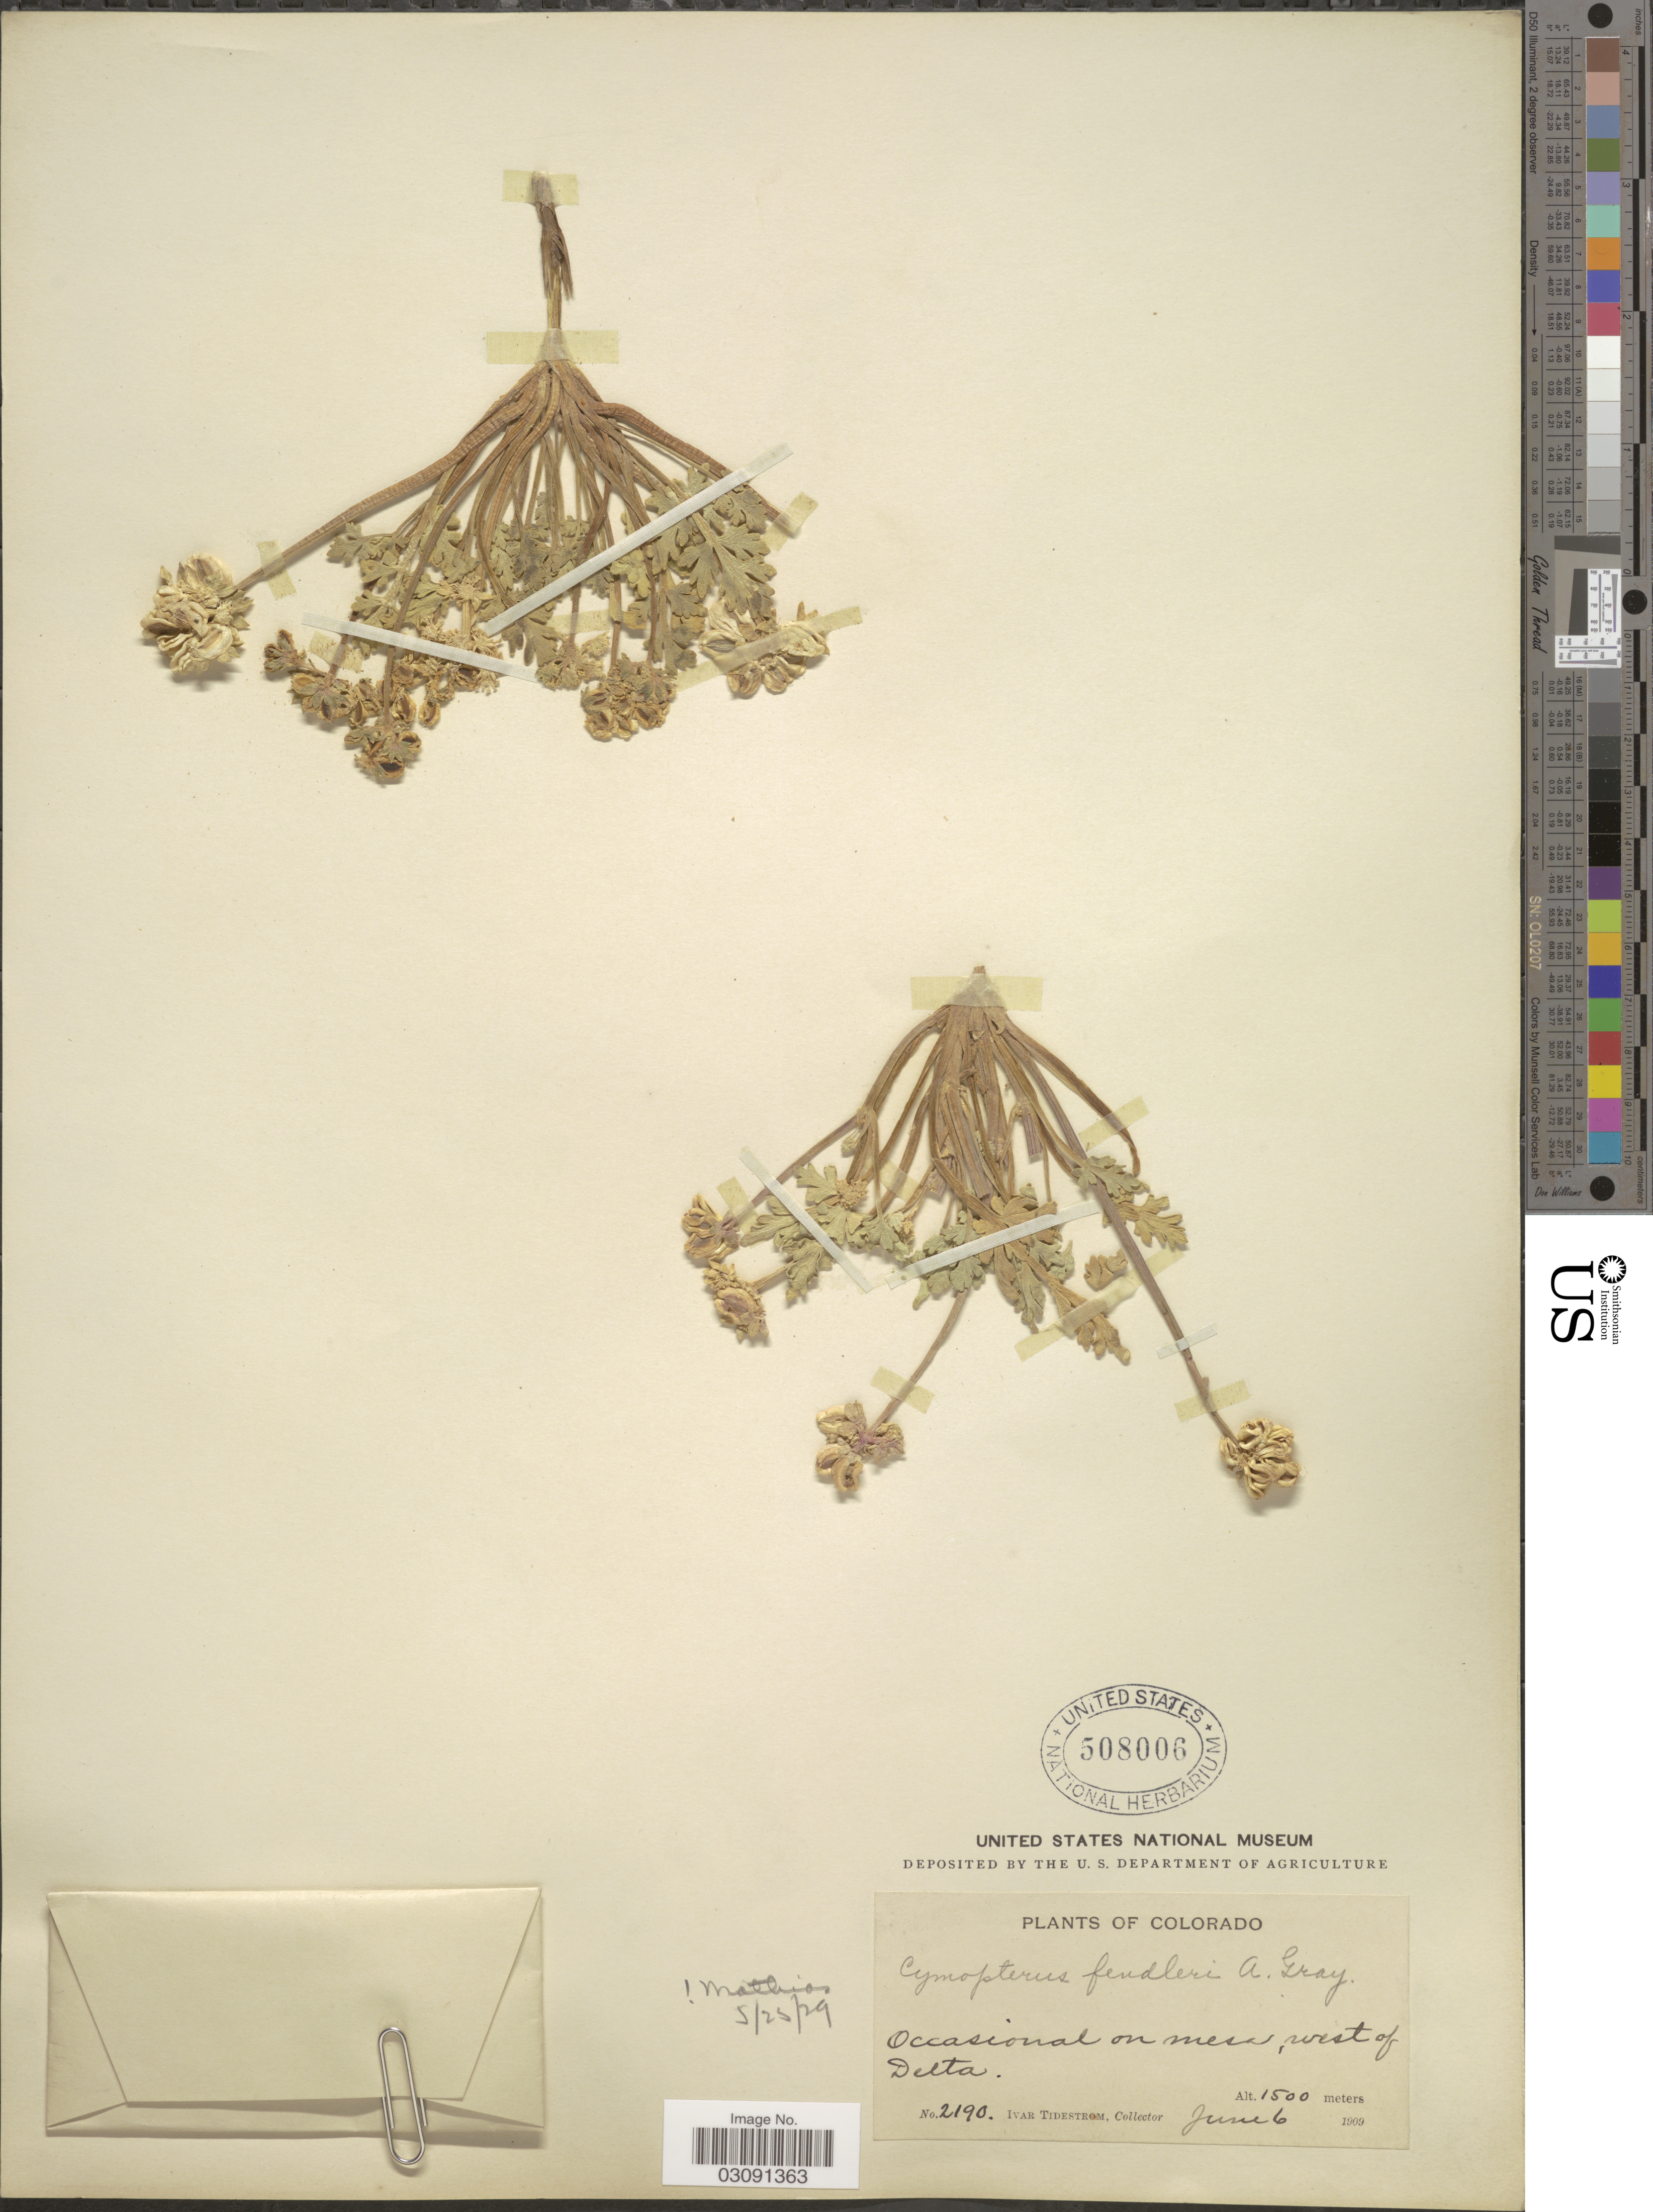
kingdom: Plantae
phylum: Tracheophyta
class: Magnoliopsida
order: Apiales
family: Apiaceae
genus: Cymopterus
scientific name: Cymopterus fendleri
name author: A. Gray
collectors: I. F. Tidestrom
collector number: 2190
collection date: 1909-06-06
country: United States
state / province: Colorado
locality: Occasional on mesa, west of Delta.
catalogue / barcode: US 508006